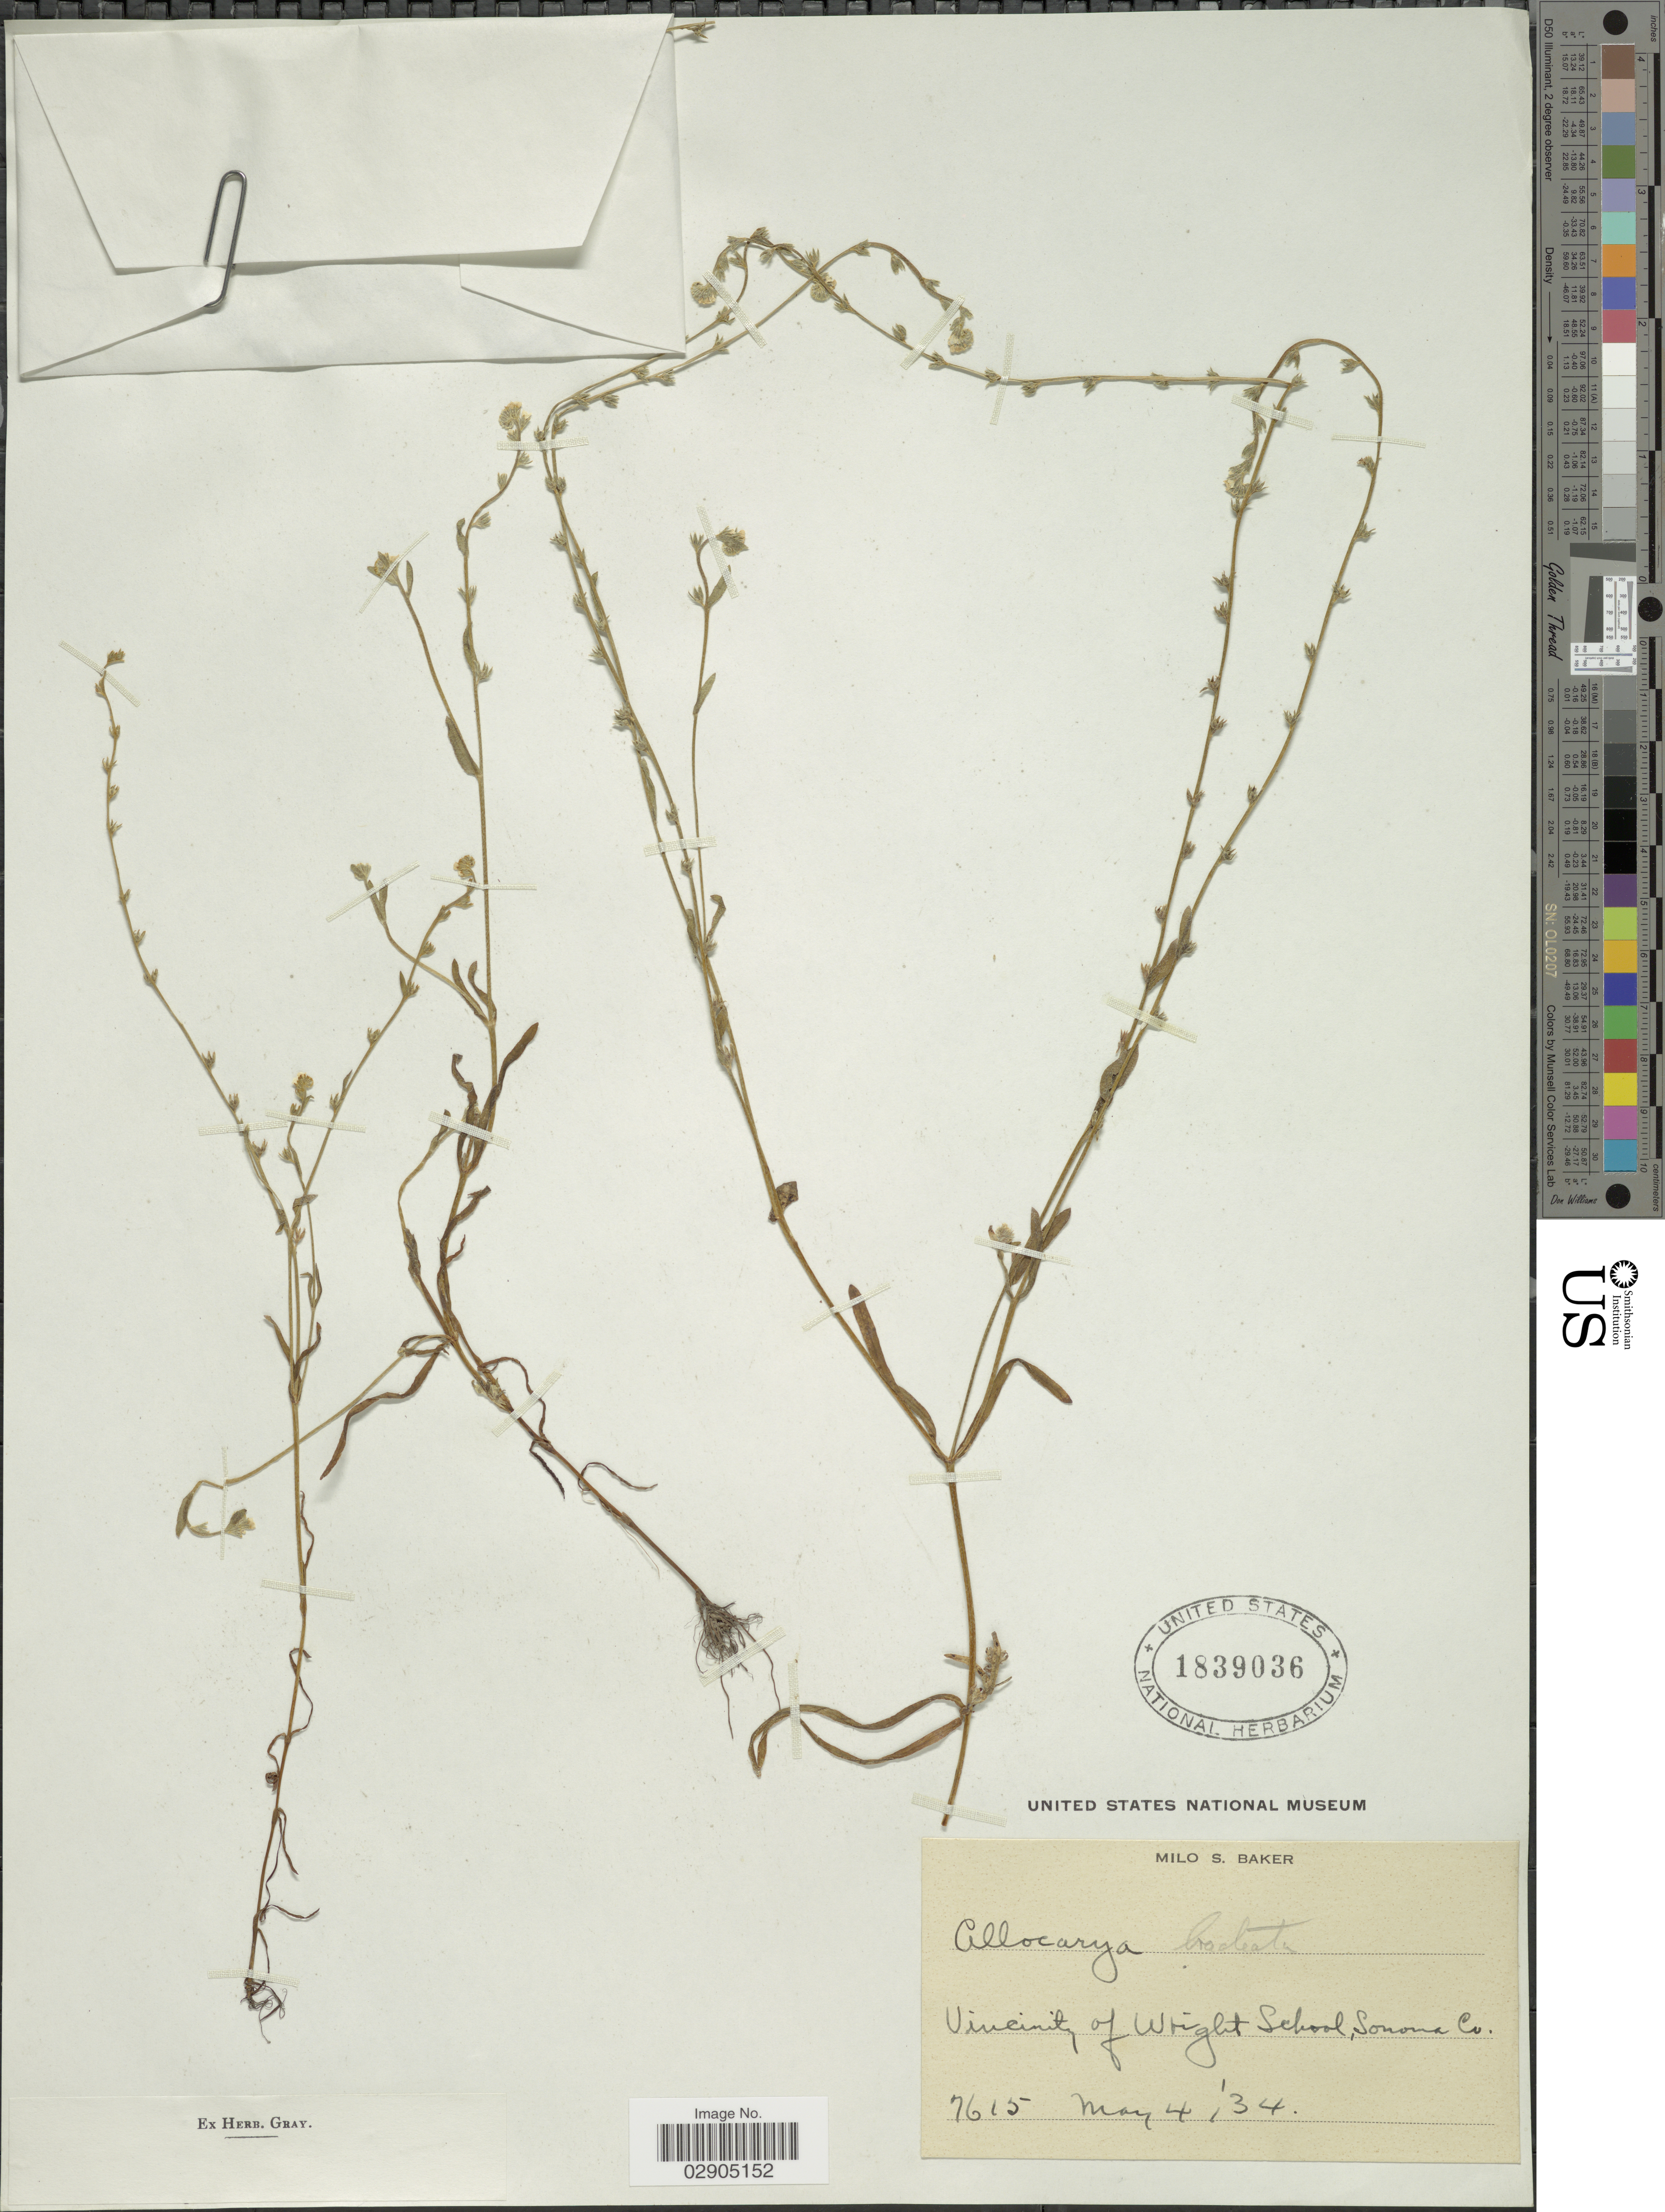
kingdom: Plantae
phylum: Tracheophyta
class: Magnoliopsida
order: Boraginales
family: Boraginaceae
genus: Allocarya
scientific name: Allocarya bracteata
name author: Howell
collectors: M. S. Baker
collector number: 7615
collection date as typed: Transcribed d/m/y: 4/5/34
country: United States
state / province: California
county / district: Sonoma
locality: Vicinity of Wright School, Sonoma Co.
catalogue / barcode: US 1839036